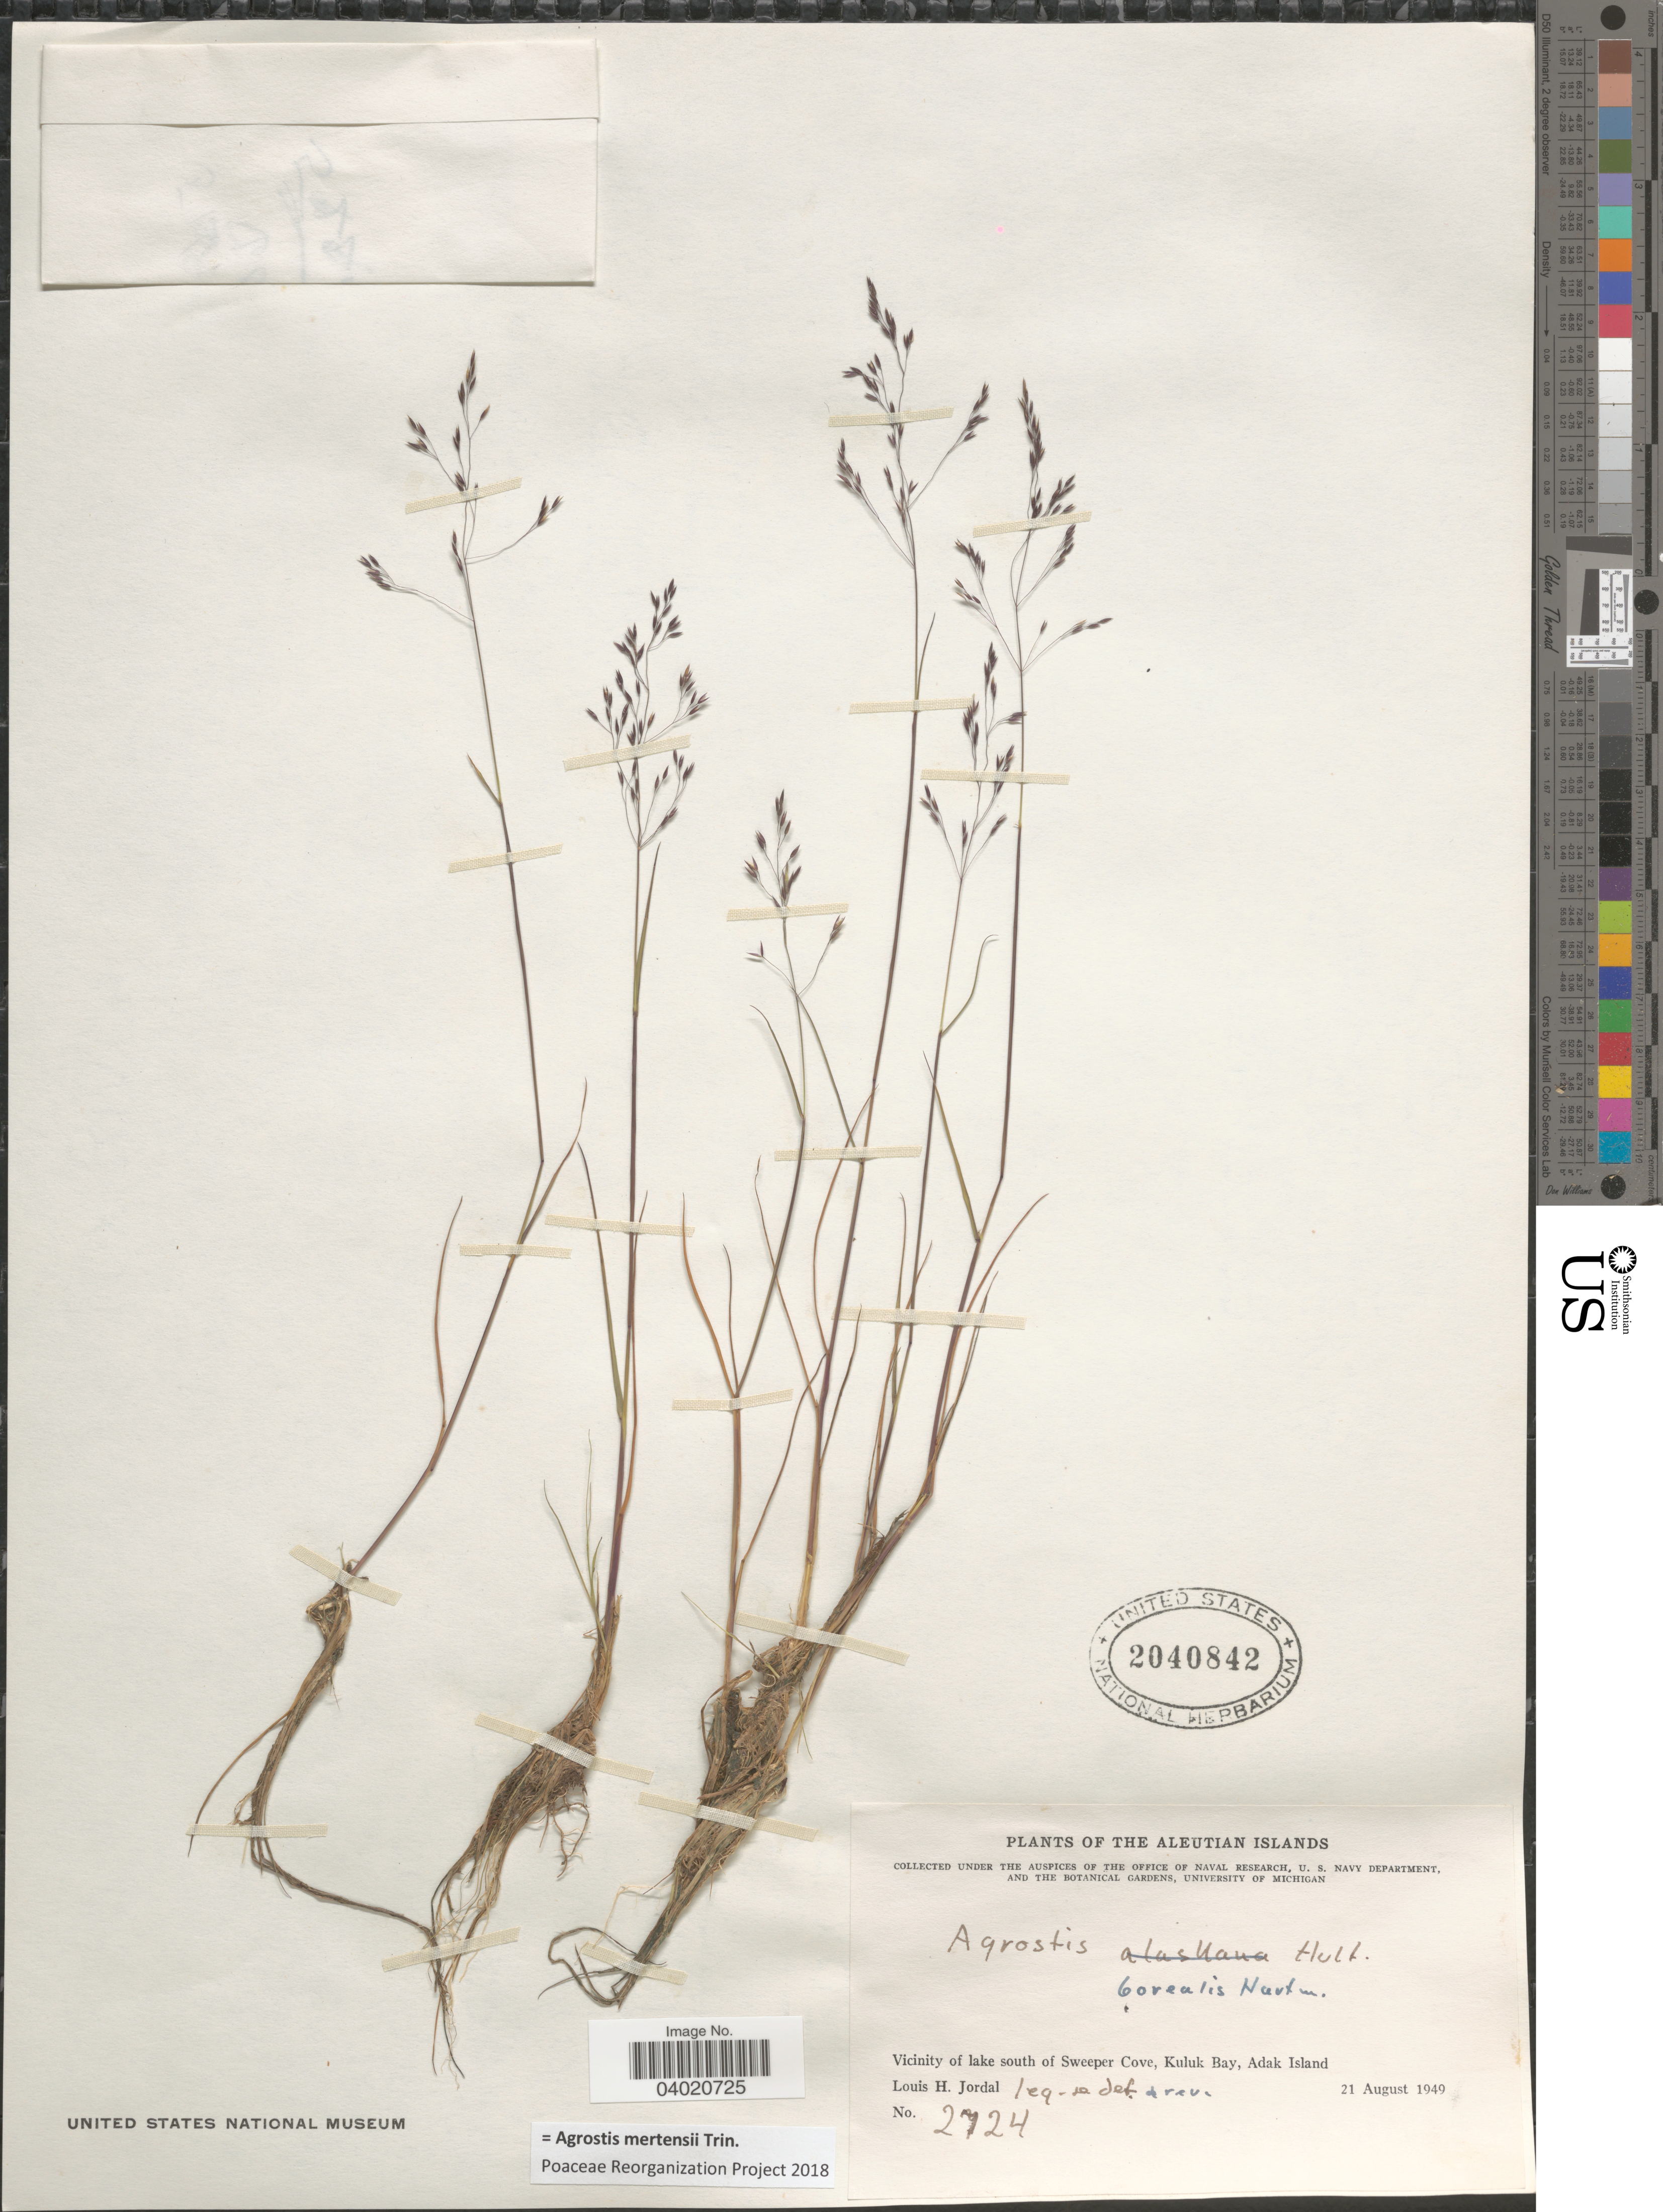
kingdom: Plantae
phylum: Tracheophyta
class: Liliopsida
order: Poales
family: Poaceae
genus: Agrostis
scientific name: Agrostis mertensii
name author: Trin.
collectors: L. Jordal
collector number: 2724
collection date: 1949-08-21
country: United States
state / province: Alaska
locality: The Aleutian Islands. Vicinity of lake south of Sweeper Cove, Kuluk Bay, Adak Island.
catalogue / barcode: US 2040842